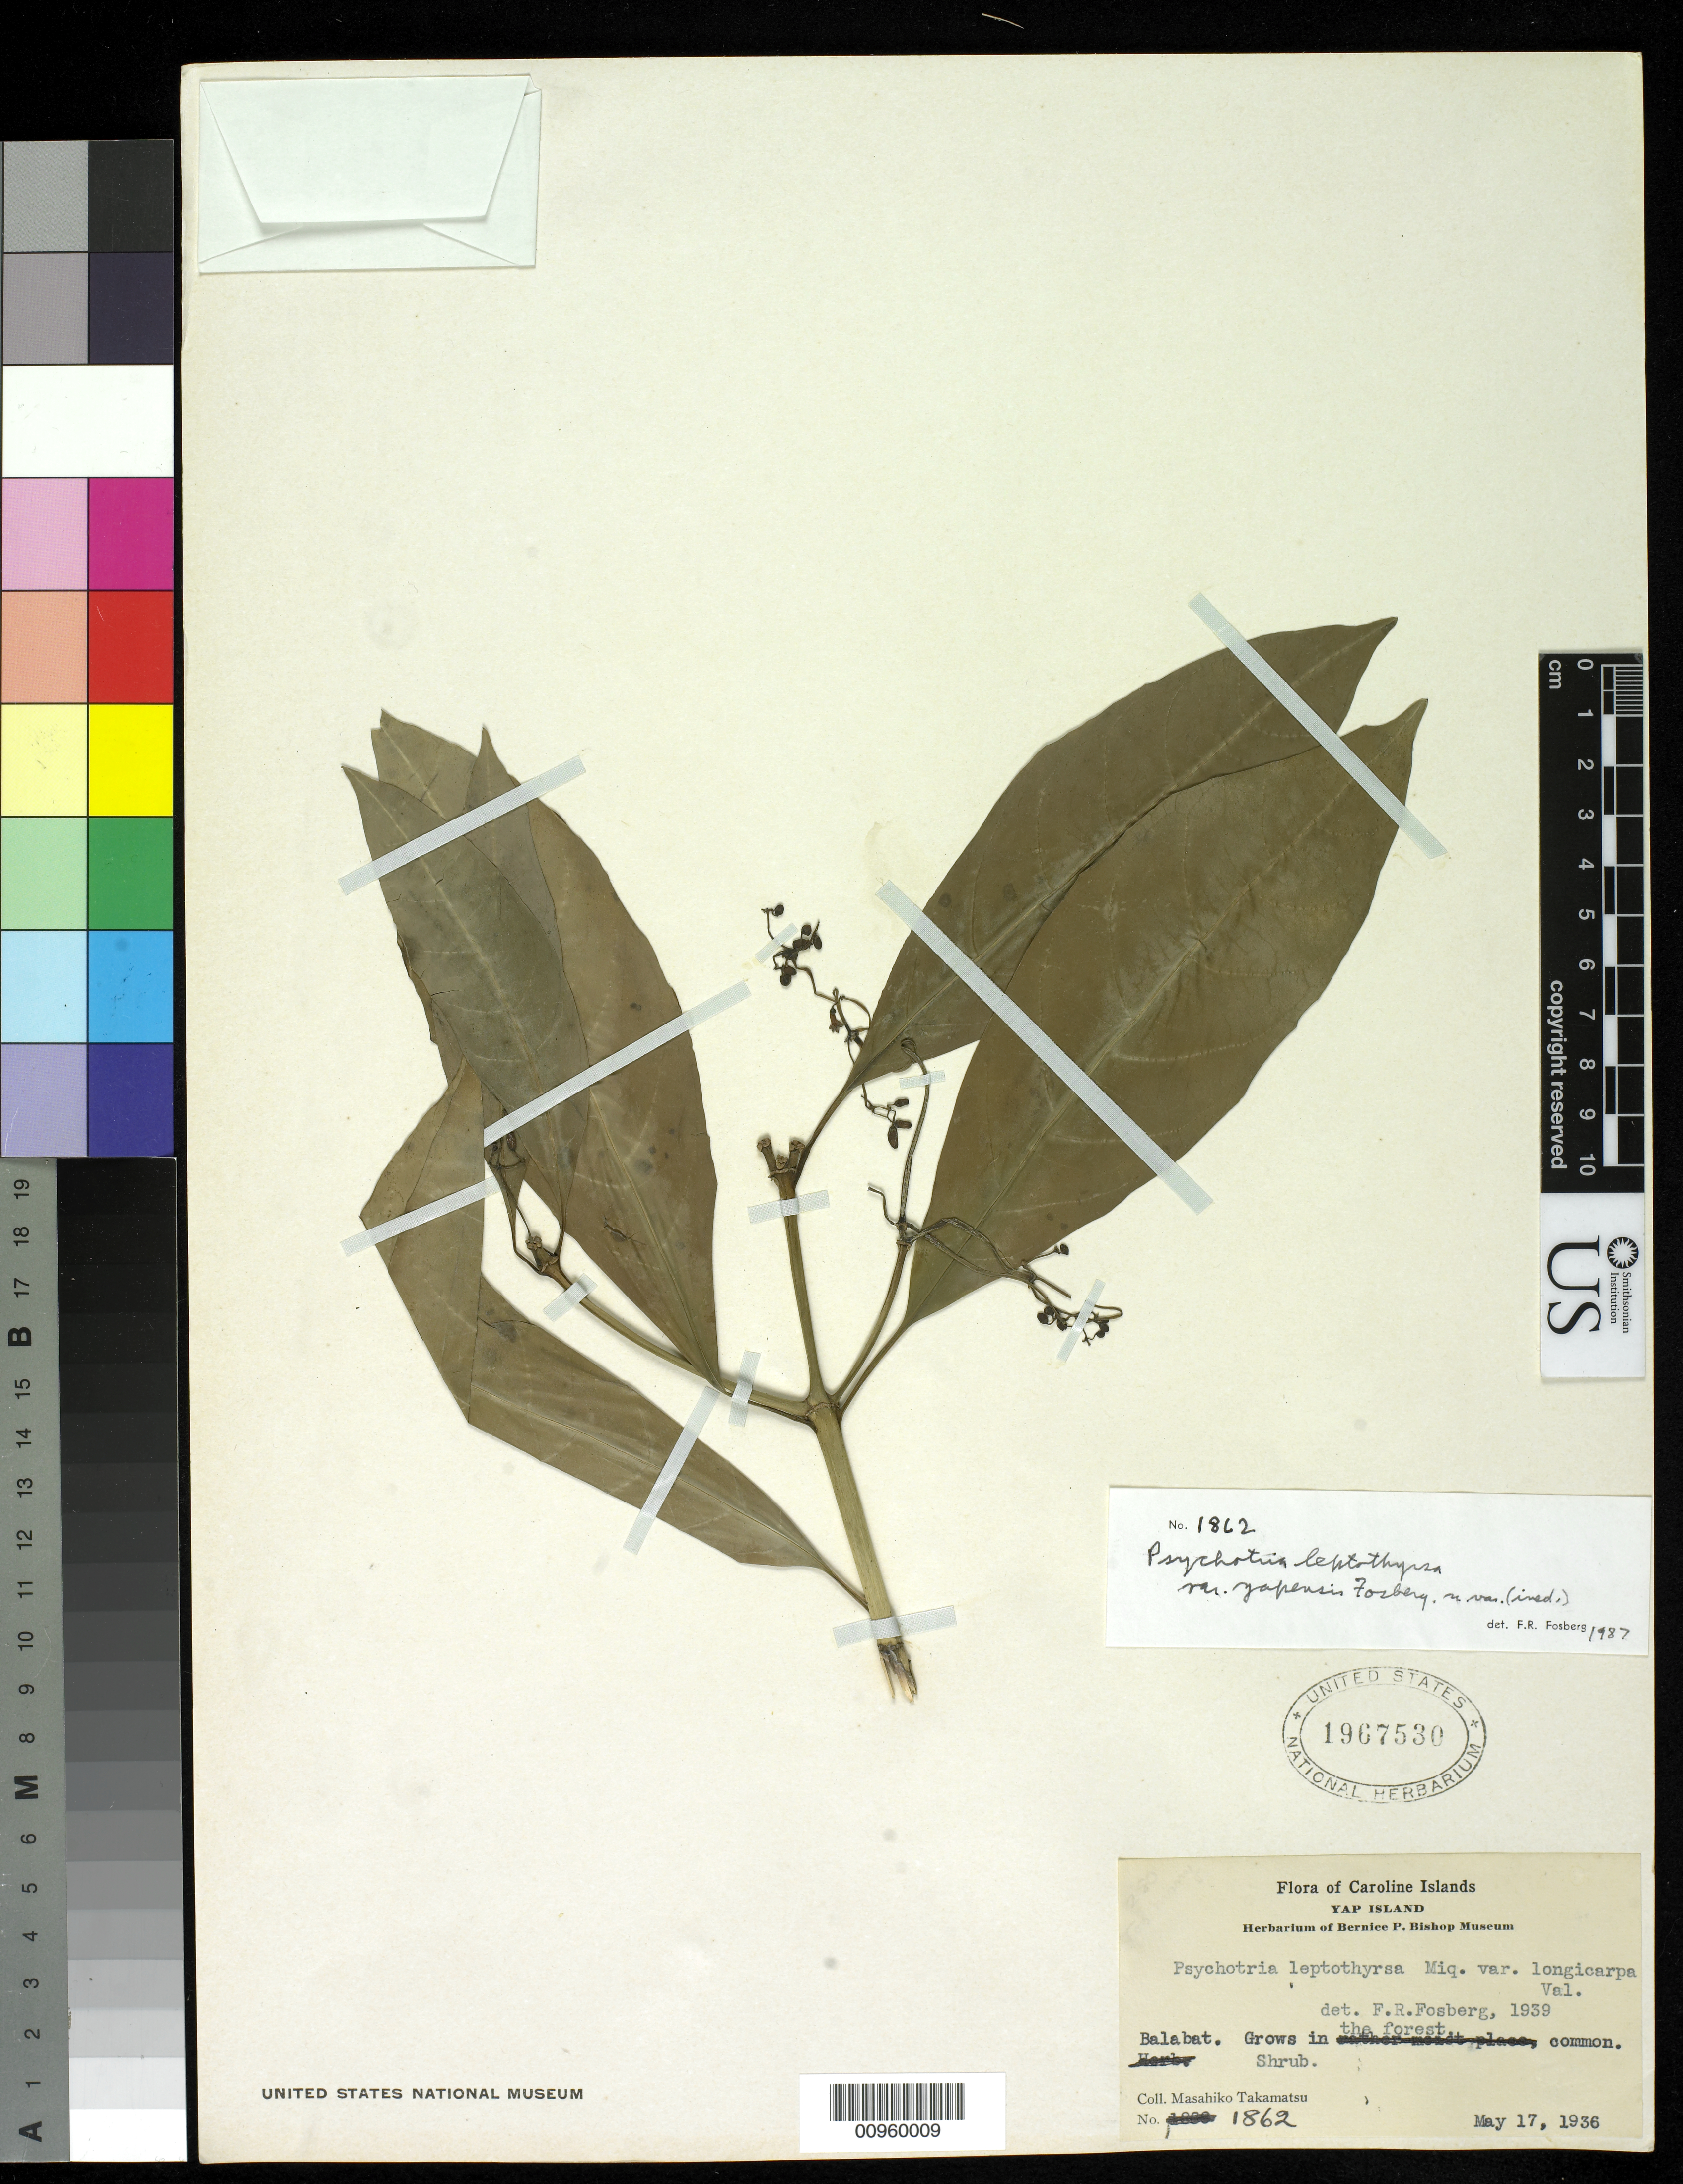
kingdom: Plantae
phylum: Tracheophyta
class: Magnoliopsida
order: Gentianales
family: Rubiaceae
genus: Psychotria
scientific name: Psychotria leptothyrsa var. yapensis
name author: Fosberg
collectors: M. Takamatsu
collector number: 1862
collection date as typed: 17 May 1936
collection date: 1936-05-17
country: Micronesia, Federated States of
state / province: Yap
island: Yap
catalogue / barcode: US 1967530